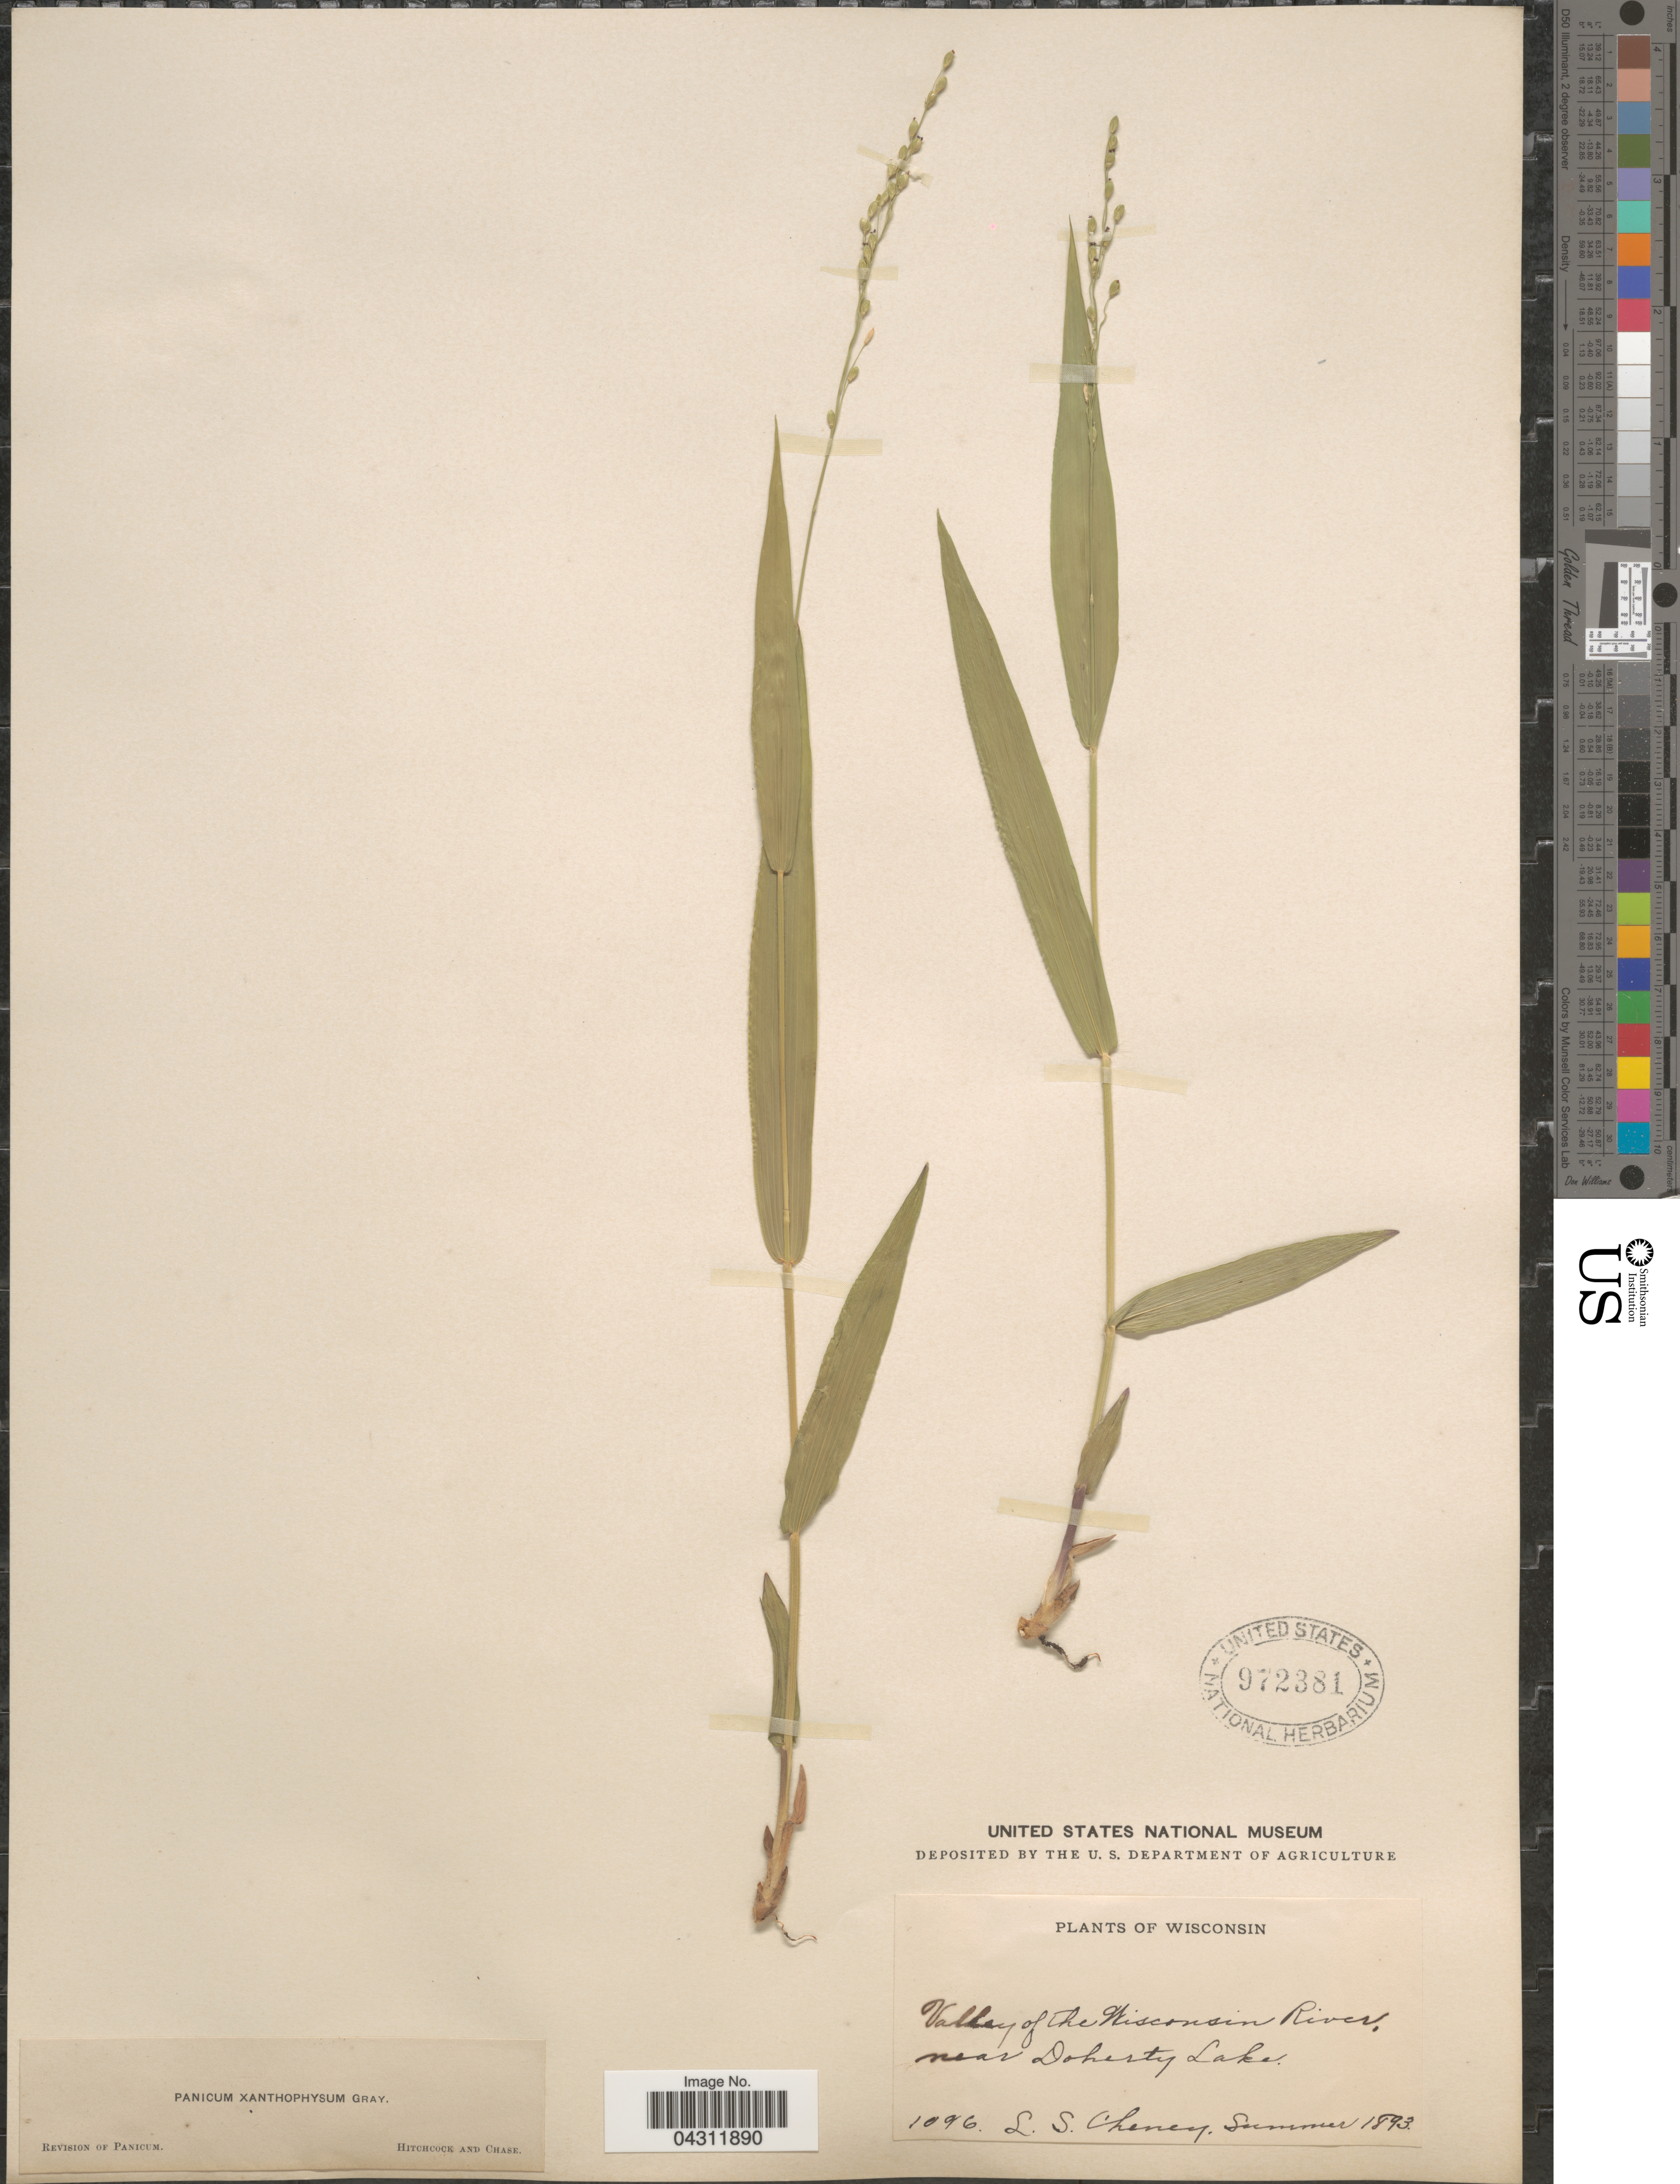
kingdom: Plantae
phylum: Tracheophyta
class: Liliopsida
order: Poales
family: Poaceae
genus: Dichanthelium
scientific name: Dichanthelium xanthophysum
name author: (A. Gray) Freckmann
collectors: L. Cheney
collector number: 1096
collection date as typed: Summer 1893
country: United States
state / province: Wisconsin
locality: Valley of the Wisconsin River near Doherty Lake.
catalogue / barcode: US 972381